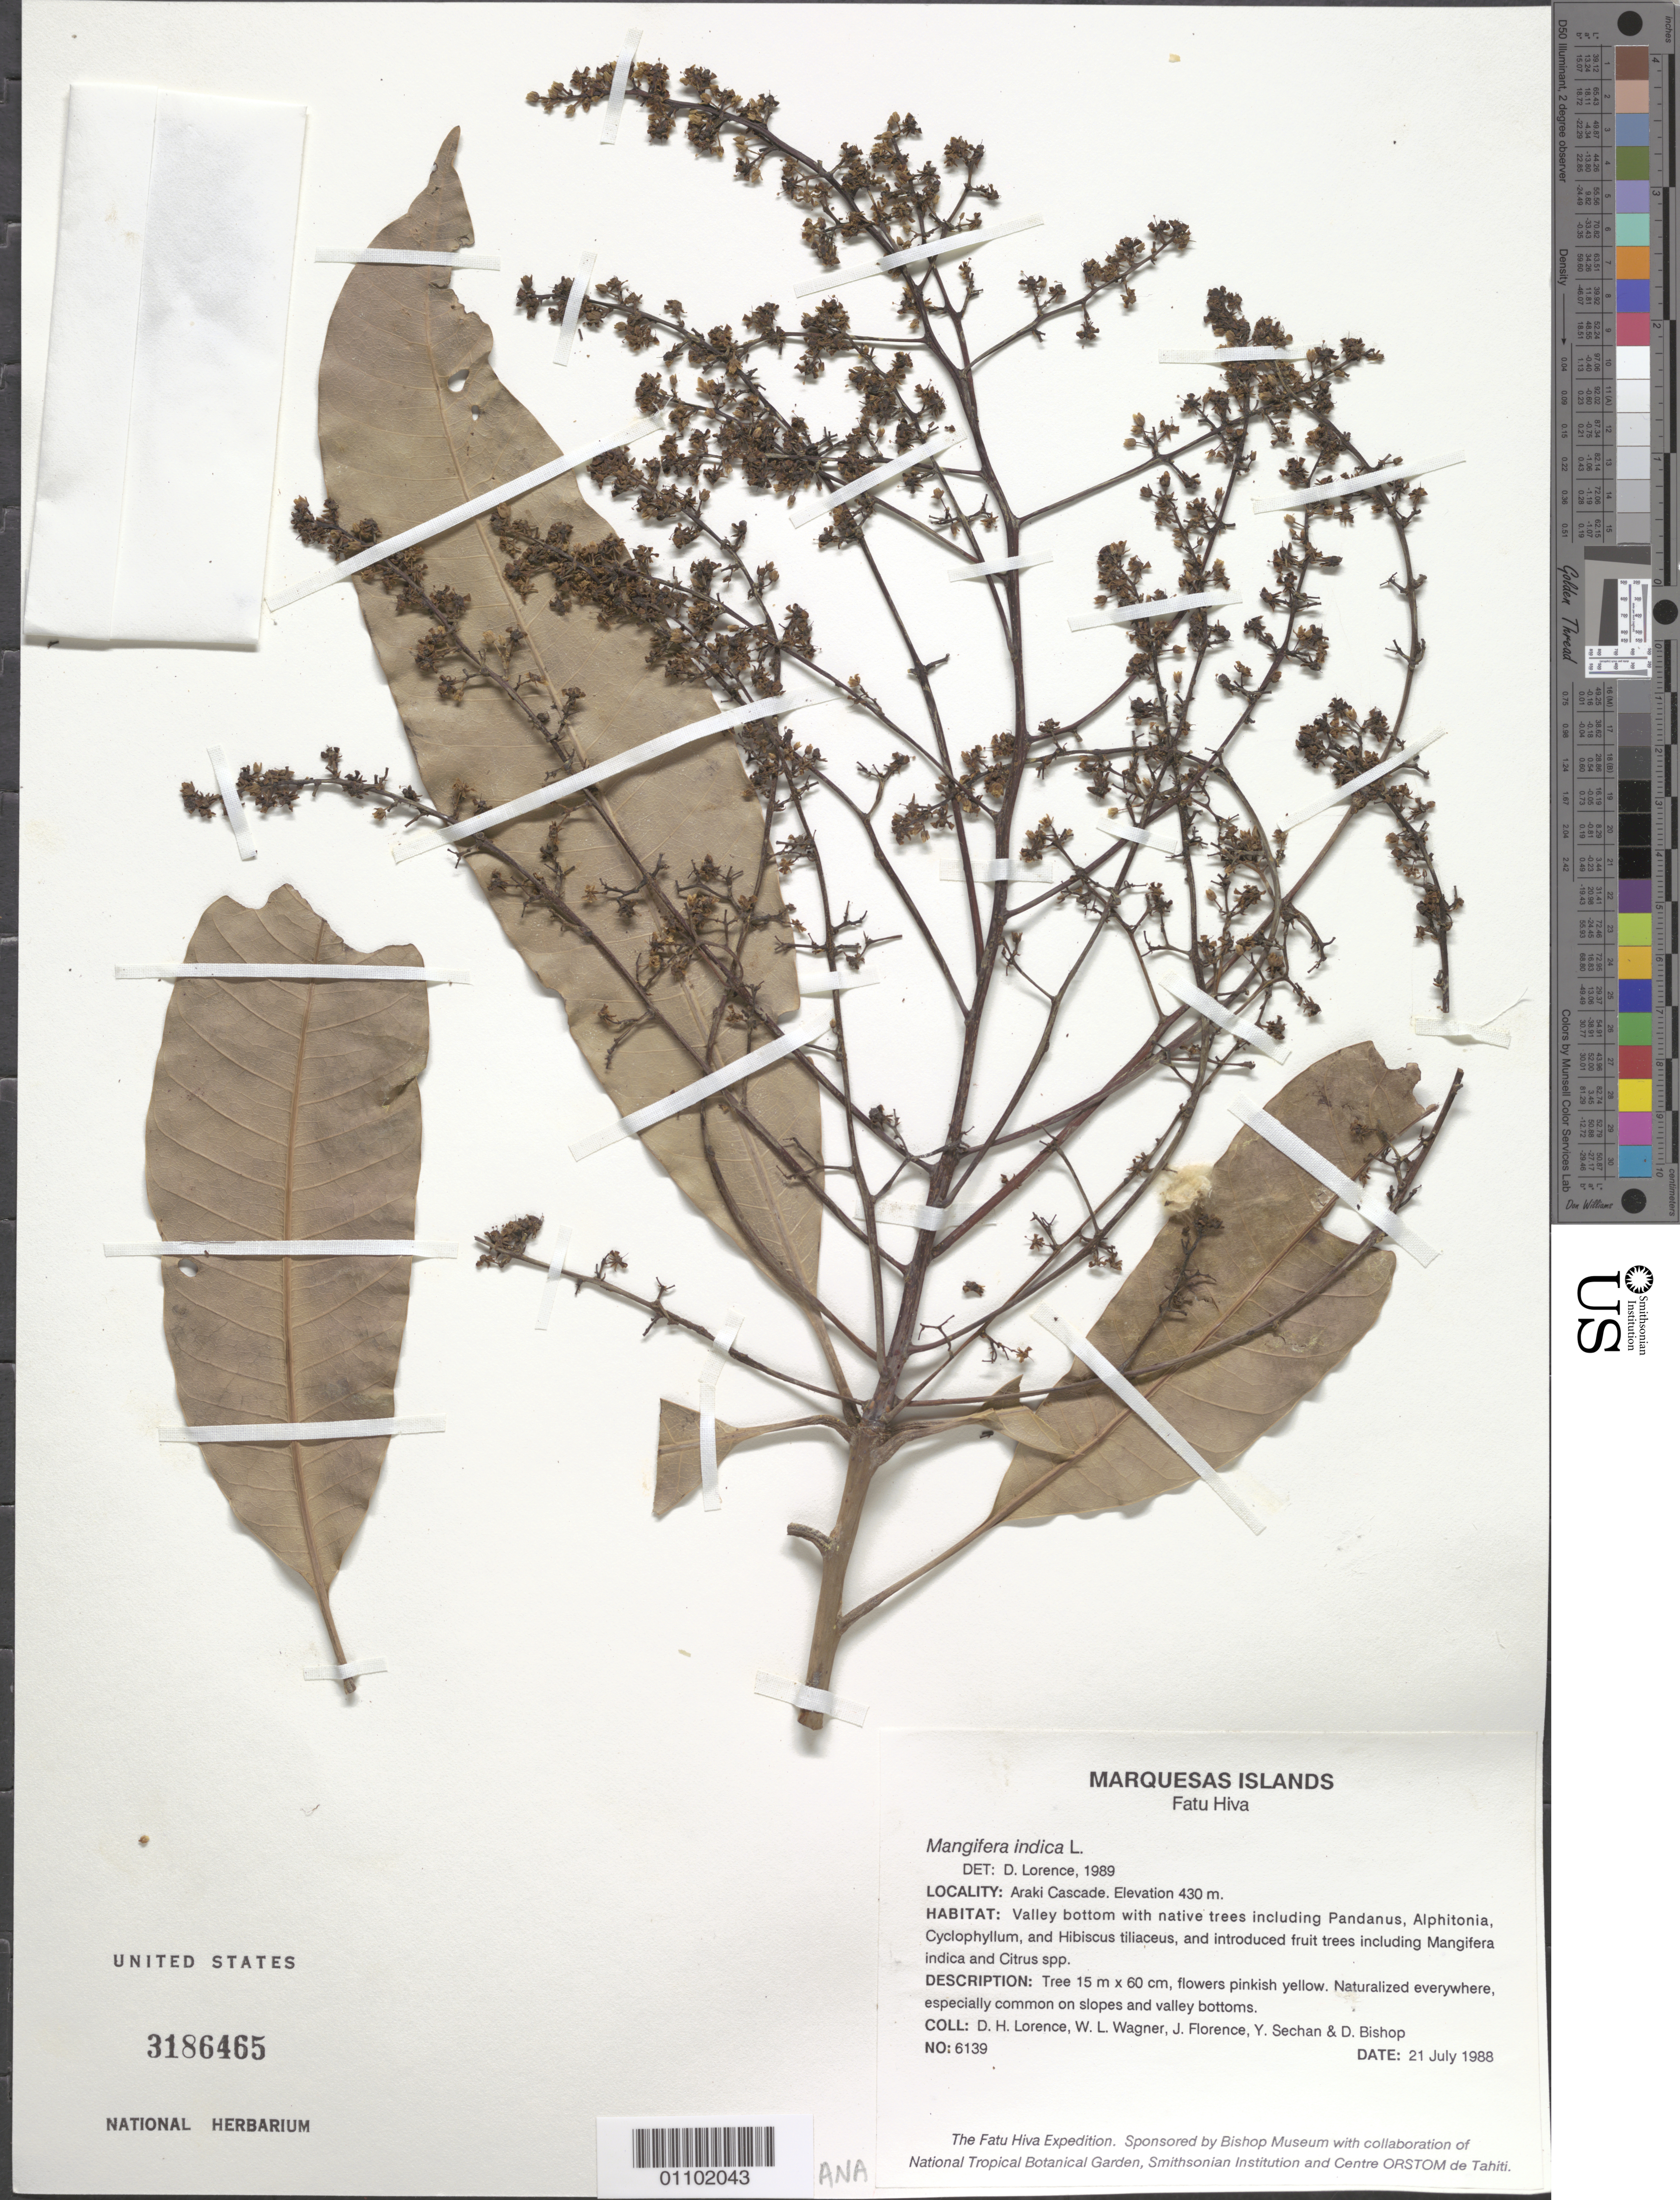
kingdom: Plantae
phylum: Tracheophyta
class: Magnoliopsida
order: Sapindales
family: Anacardiaceae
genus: Mangifera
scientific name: Mangifera indica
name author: L.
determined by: Lorence, David H., (PTBG), National Tropical Botanical Garden (UNITED STATES)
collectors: D. Lorence, W. L. Wagner, J. Florence, Y. Sechan & D. Bishop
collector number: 6139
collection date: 1988-07-21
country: French Polynesia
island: Fatu Hiva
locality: Araki Cascade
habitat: Valley bottom , especially common on slopes and valley bottoms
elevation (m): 430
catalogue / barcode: US 3186465